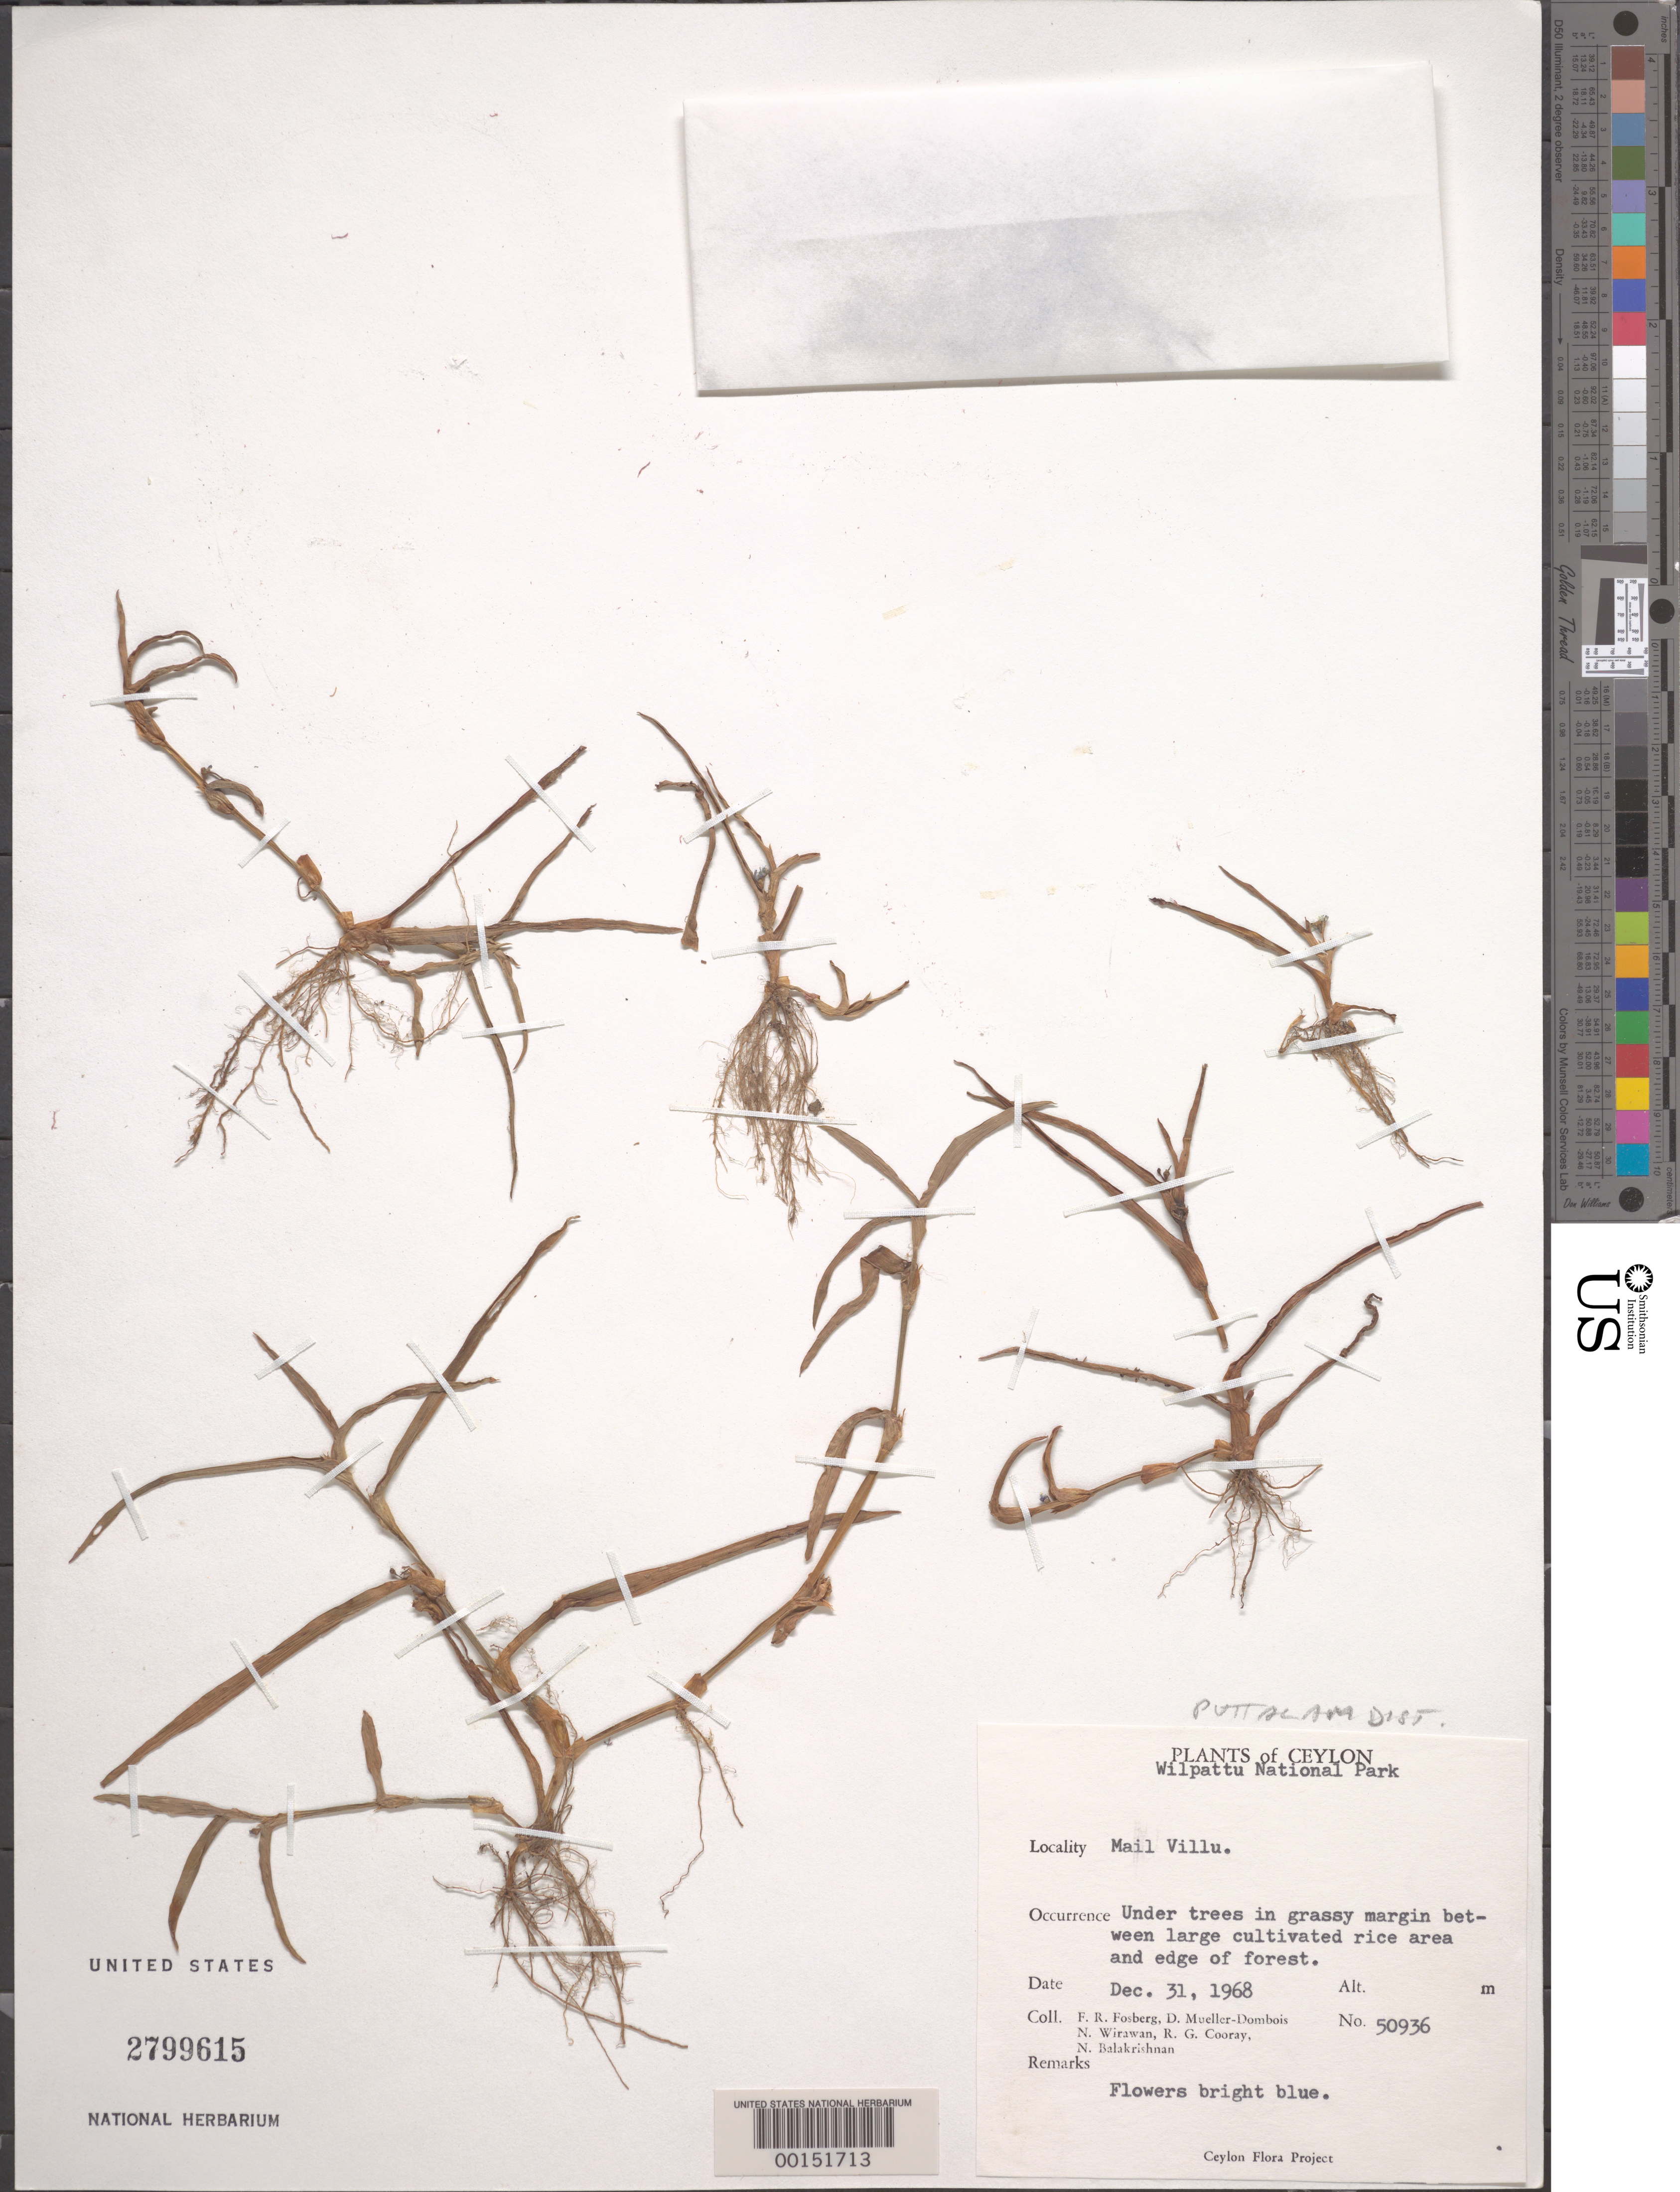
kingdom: Plantae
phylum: Tracheophyta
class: Liliopsida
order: Commelinales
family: Commelinaceae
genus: Cyanotis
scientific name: Cyanotis axillaris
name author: (L.) D. Don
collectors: F. R. Fosberg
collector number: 50936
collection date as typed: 31 Dec 1968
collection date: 1968-12-31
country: Sri Lanka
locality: Mail villu; wilpattu national park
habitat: Cultivated area between rice field and forest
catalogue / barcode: US 2799615